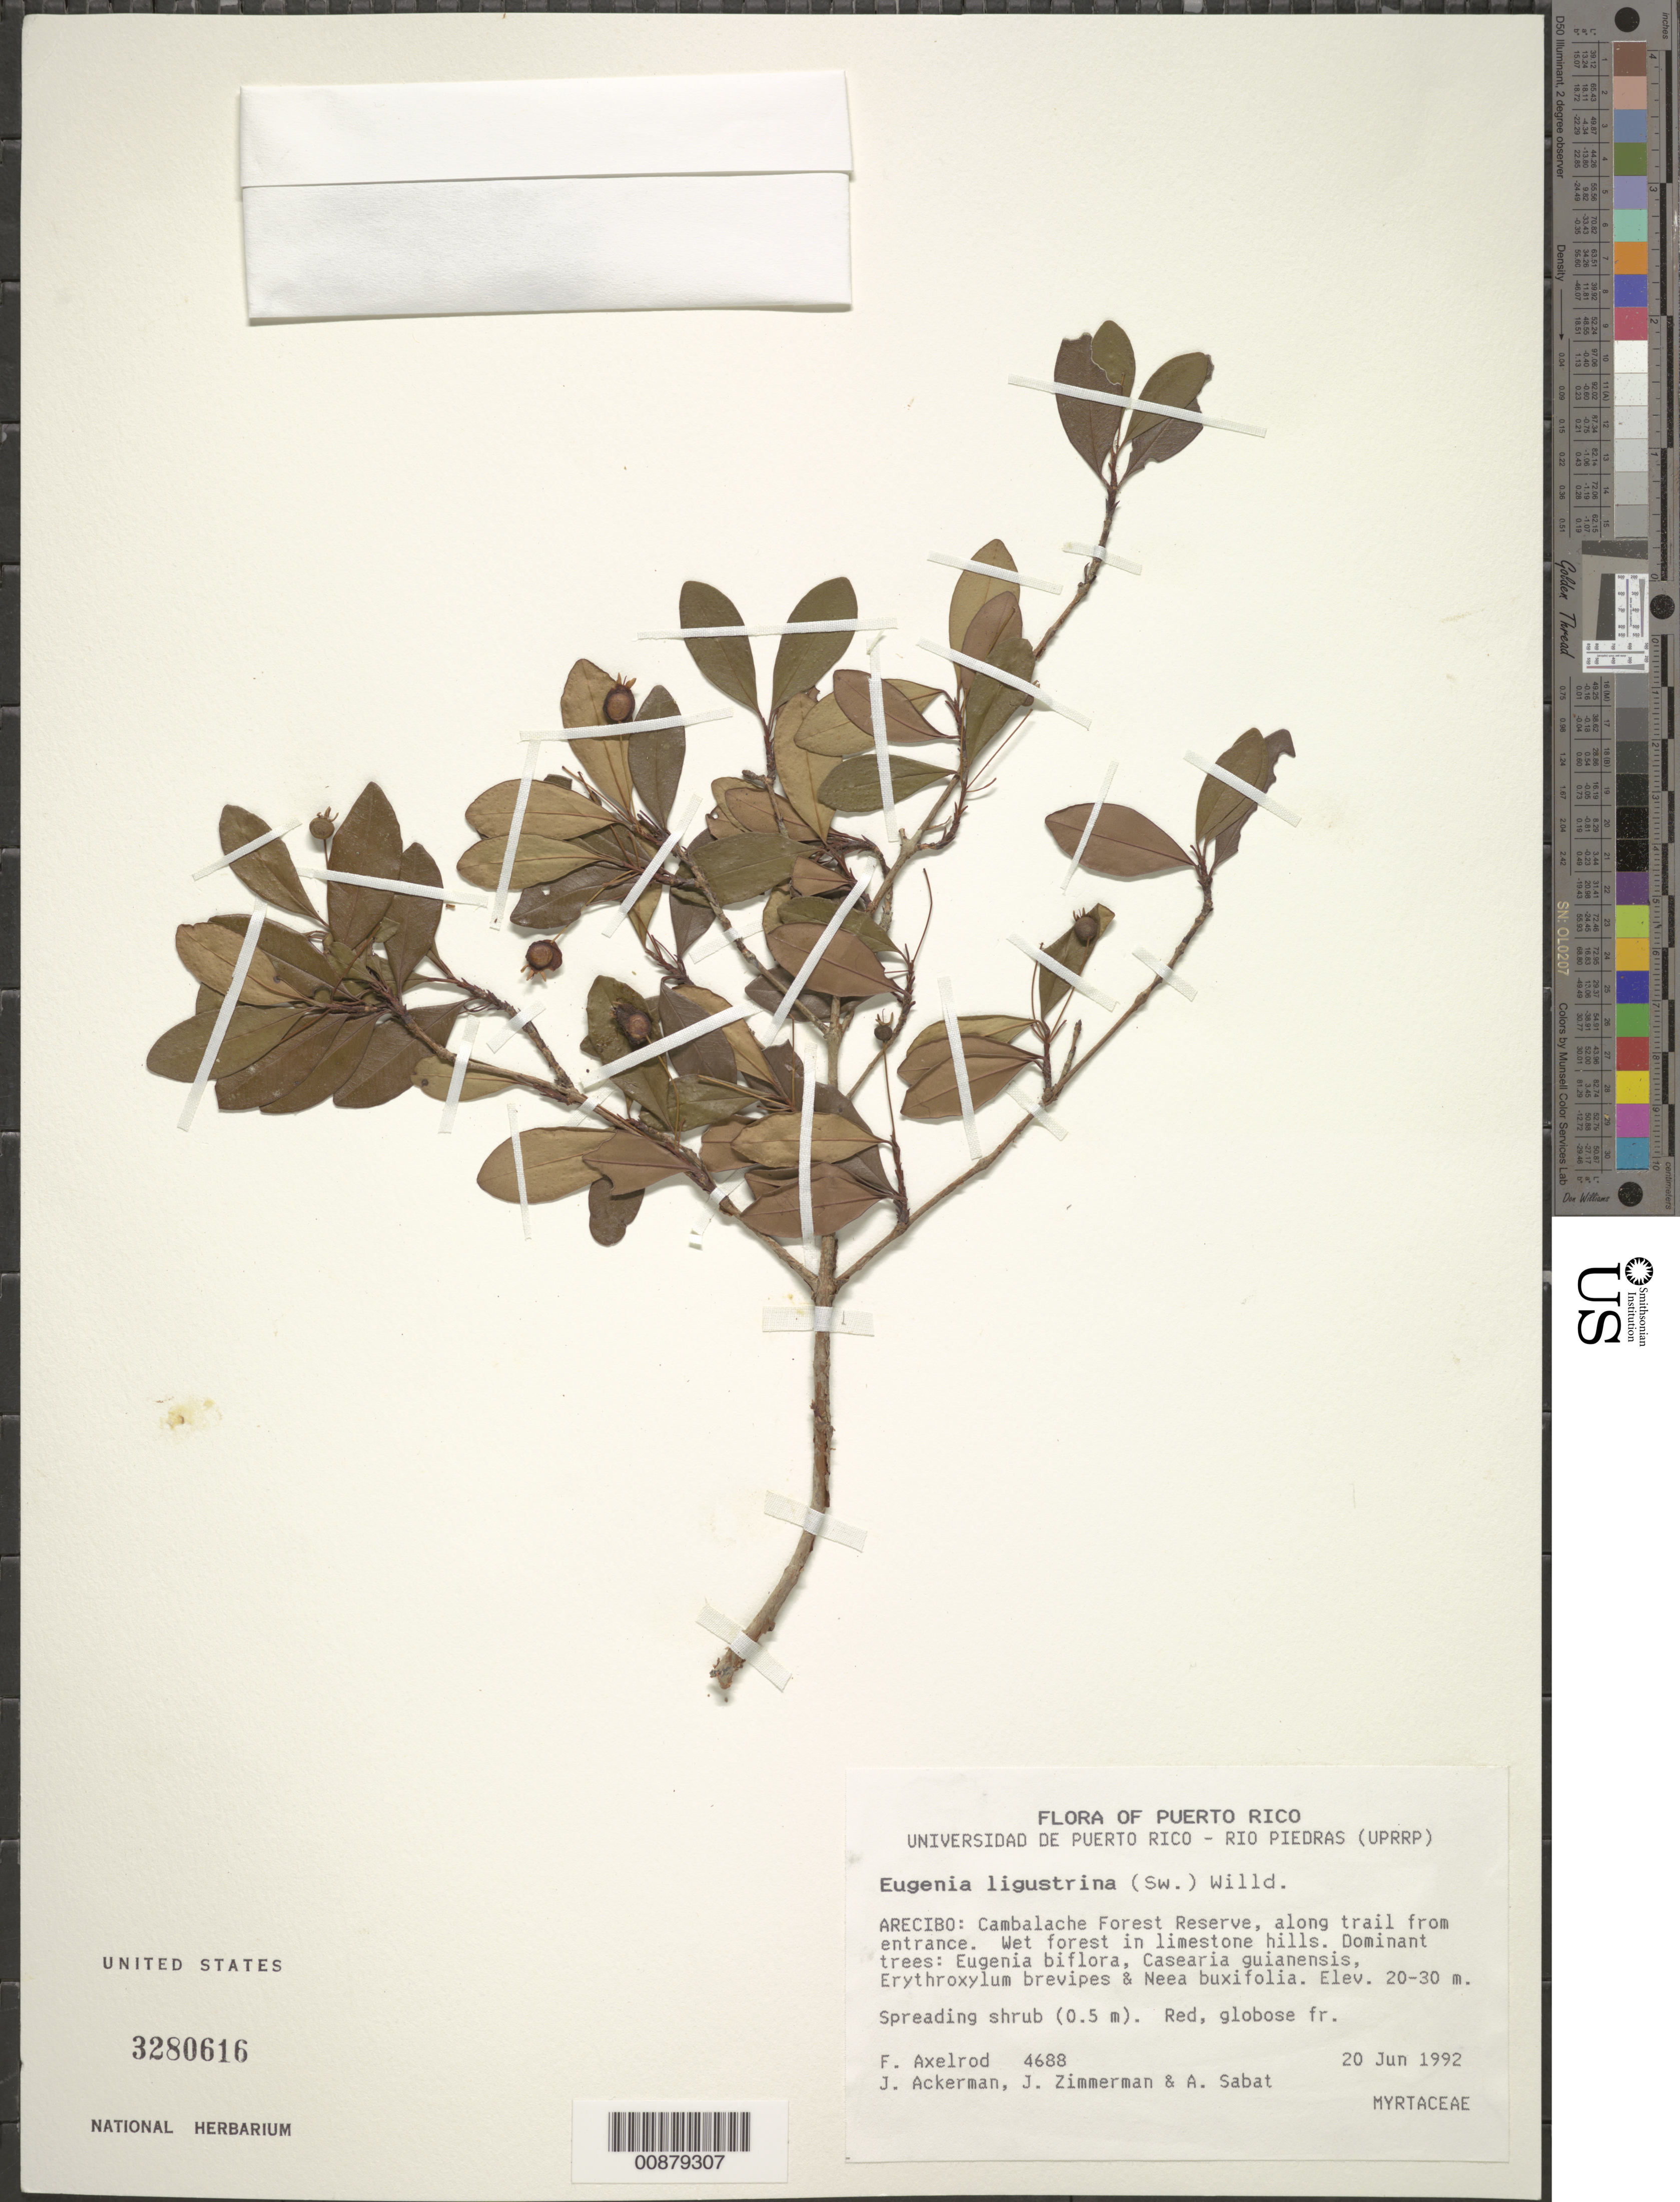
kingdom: Plantae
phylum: Tracheophyta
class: Magnoliopsida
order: Myrtales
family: Myrtaceae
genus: Eugenia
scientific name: Eugenia ligustrina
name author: (Sw.) Willd.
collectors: J. Ackerman, J. Zimmerman & A. Sabat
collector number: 4688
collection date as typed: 20 Jun 1992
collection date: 1992-06-20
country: Puerto Rico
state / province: Arecibo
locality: Cambalache Forest Reserve, along trail from entrance.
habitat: Wet forest in limestone hills. Dominant trees: Eugenia biflora, Casearia guianensis, Erythroxylum brevipes, & Neea buxifolia.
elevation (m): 20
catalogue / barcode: US 3280616